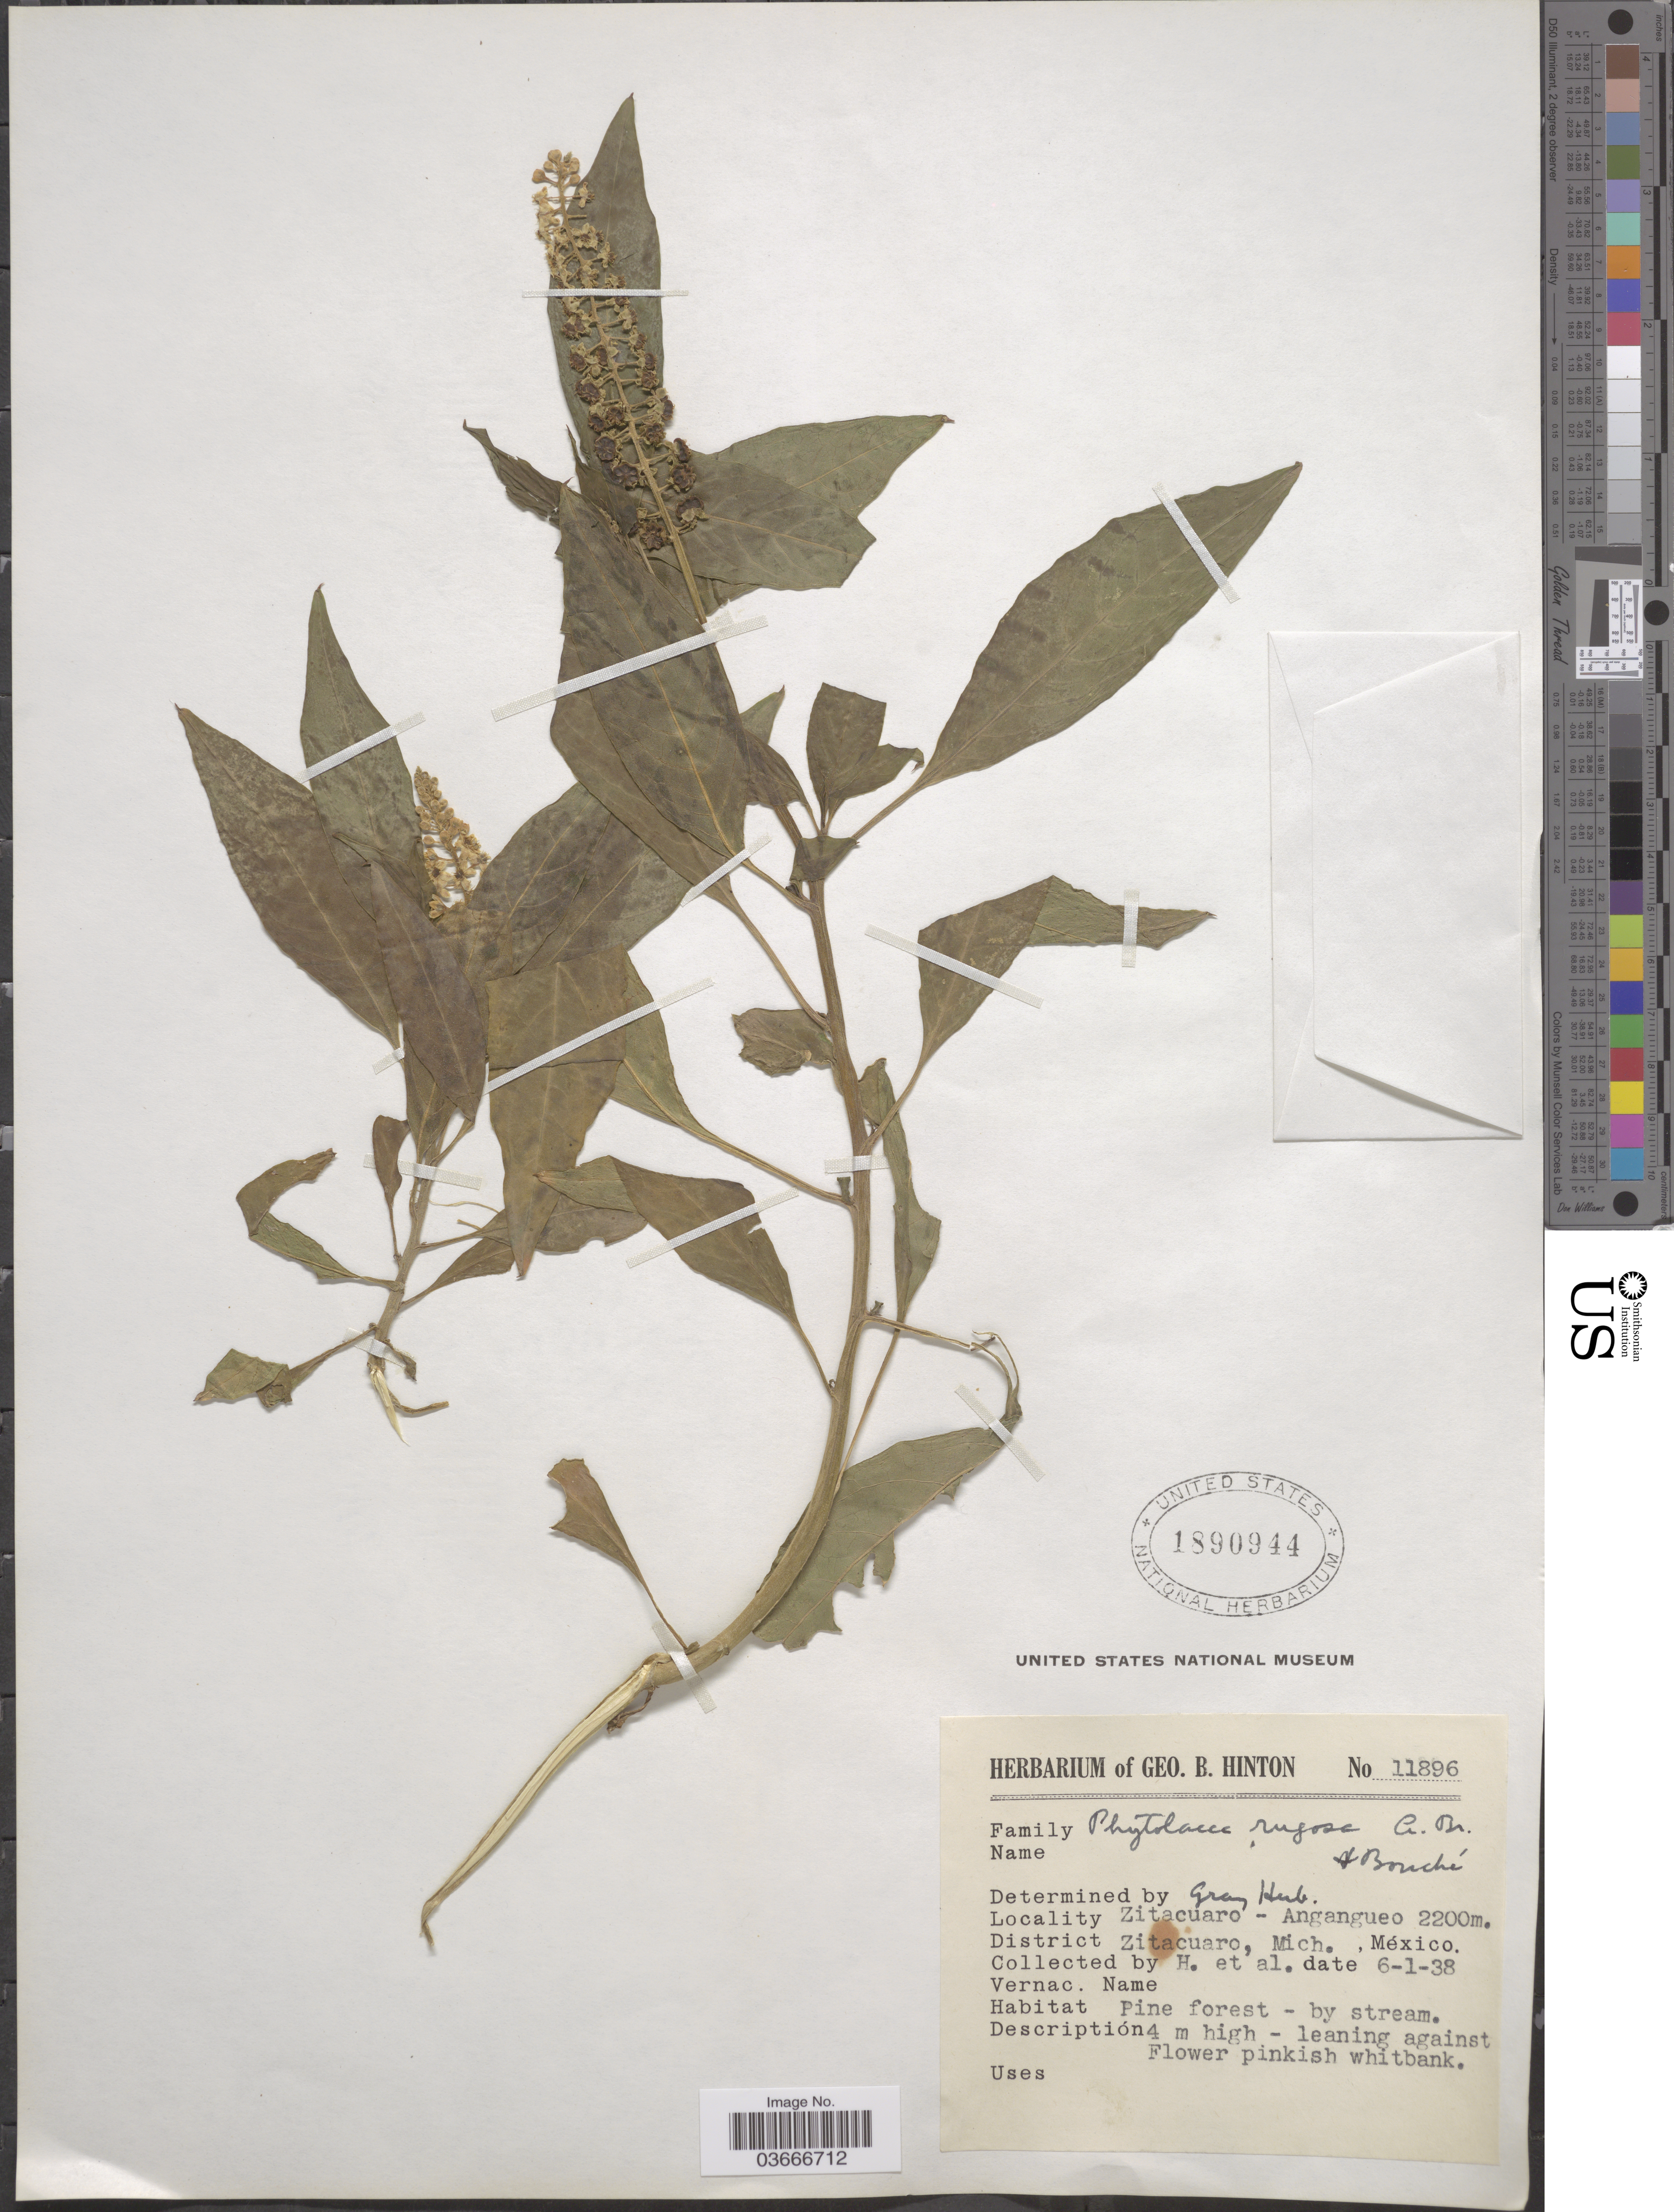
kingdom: Plantae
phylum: Tracheophyta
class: Magnoliopsida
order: Caryophyllales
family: Phytolaccaceae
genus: Phytolacca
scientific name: Phytolacca rugosa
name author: A. Braun & C.D. Bouché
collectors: G. B. Hinton & et al.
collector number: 11896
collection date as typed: Transcribed d/m/y: 6/1/38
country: Mexico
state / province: Michoacán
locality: Zitacuaro - Angangueo. District Zitacuaro.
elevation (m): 2200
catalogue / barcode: US 1890944